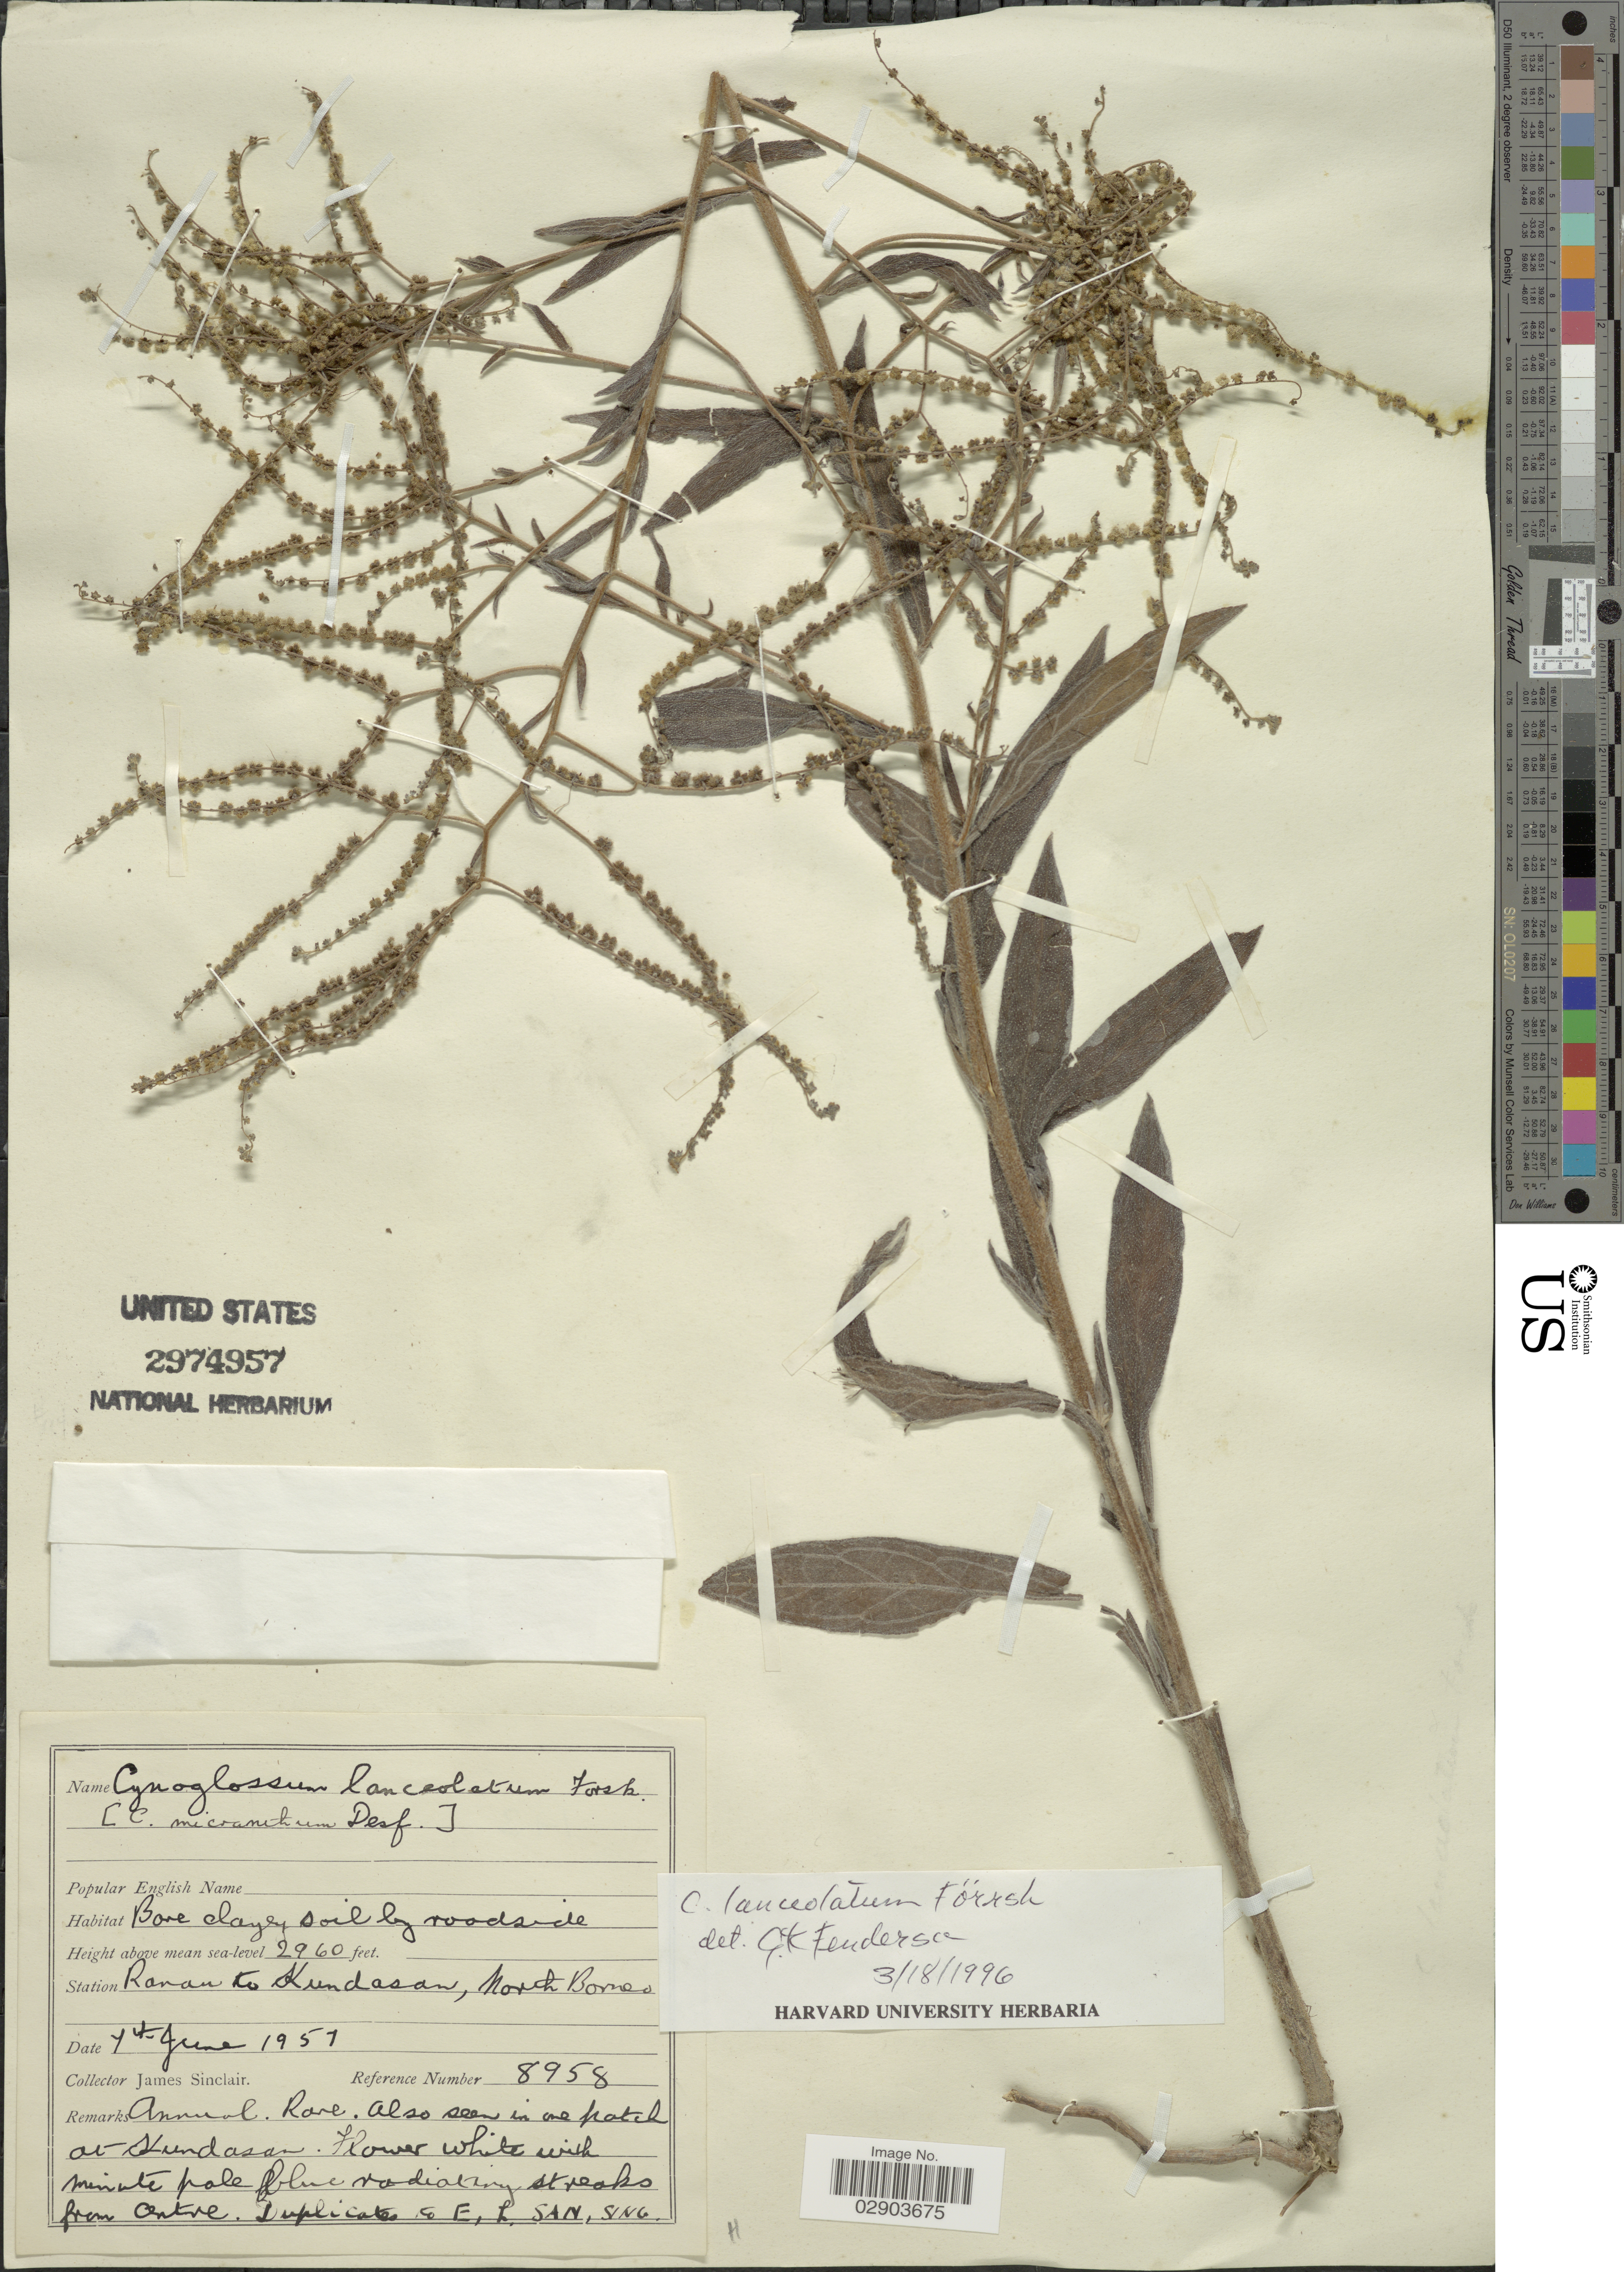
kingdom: Plantae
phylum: Tracheophyta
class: Magnoliopsida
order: Boraginales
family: Boraginaceae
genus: Cynoglossum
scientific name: Cynoglossum lanceolatum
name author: Forssk.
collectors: J. Sinclair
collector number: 8958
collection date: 1951-06-01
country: Malaysia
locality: Station Ranan to Kundasan, North Borneo.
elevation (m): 902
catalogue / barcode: US 2974957